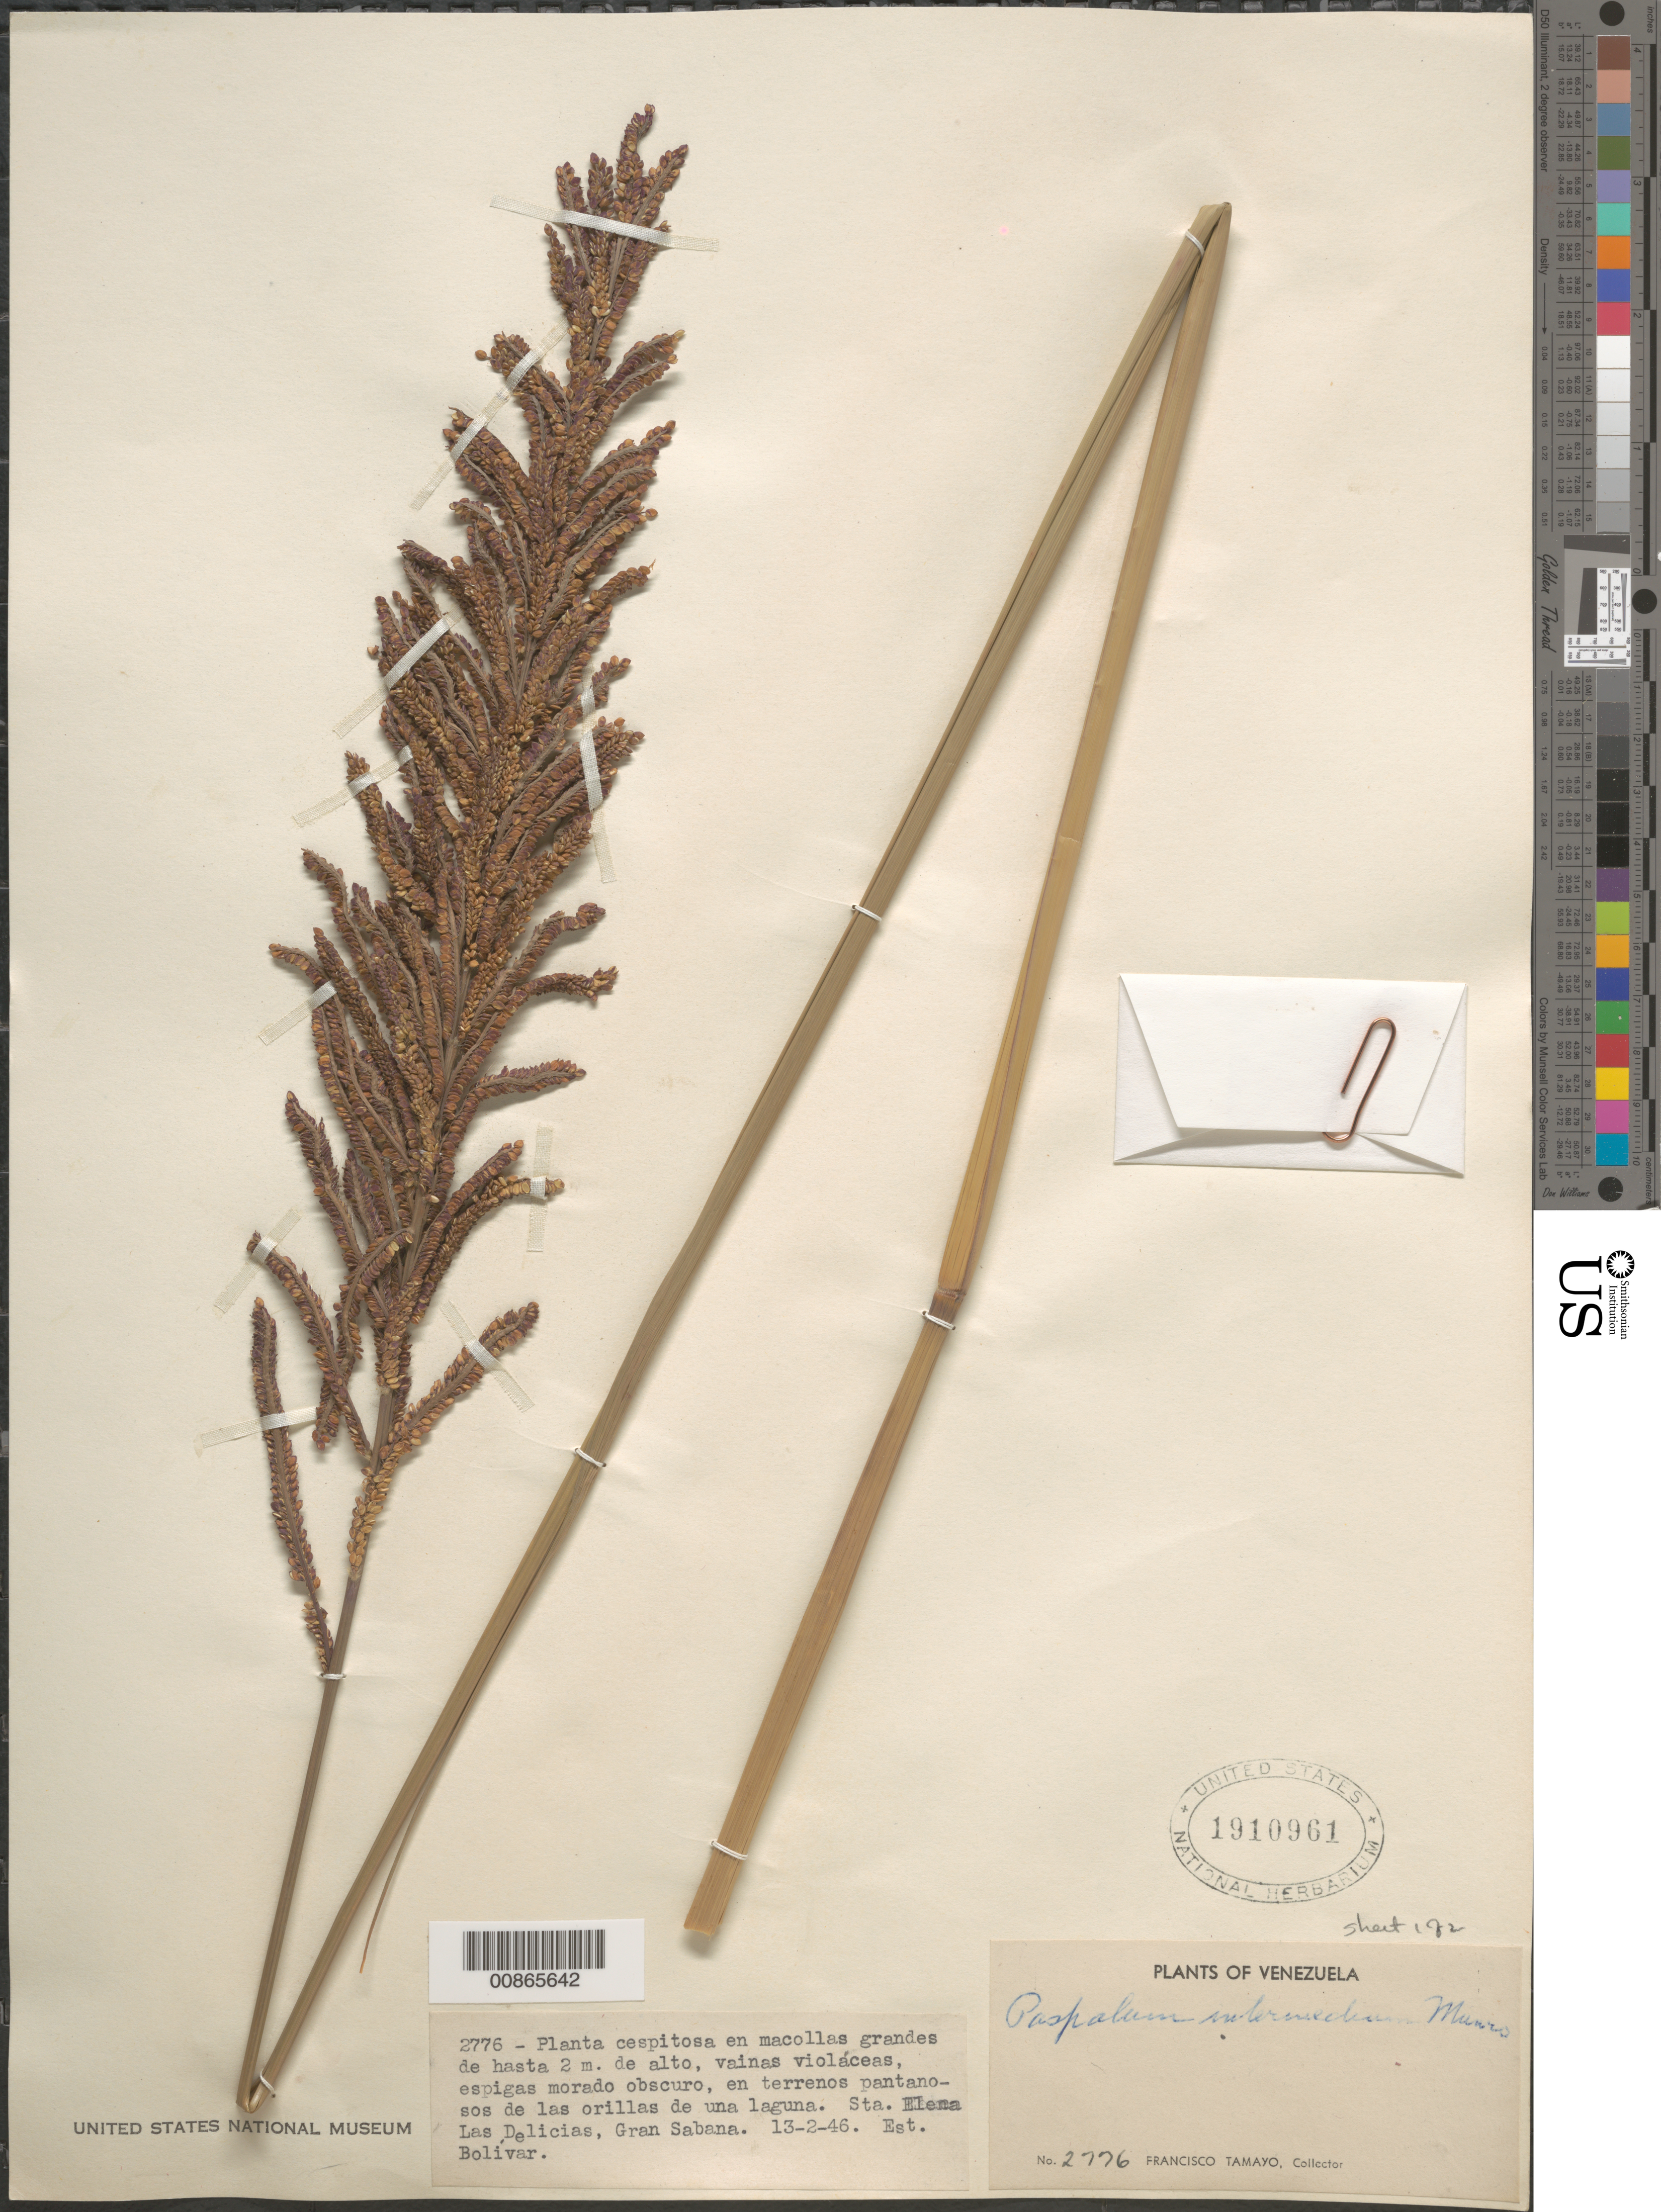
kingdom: Plantae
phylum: Tracheophyta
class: Liliopsida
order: Poales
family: Poaceae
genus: Paspalum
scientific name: Paspalum intermedium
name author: Munro ex Morong & Britton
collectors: F. Tamayo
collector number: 2776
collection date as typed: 13-Feb-46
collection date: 1946-02-13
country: Venezuela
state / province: Bolívar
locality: Gran Sabana, Sta. Elena, Las Delicias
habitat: Terrenos pantanosos de las orillas de una laguna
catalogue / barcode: US 1910961